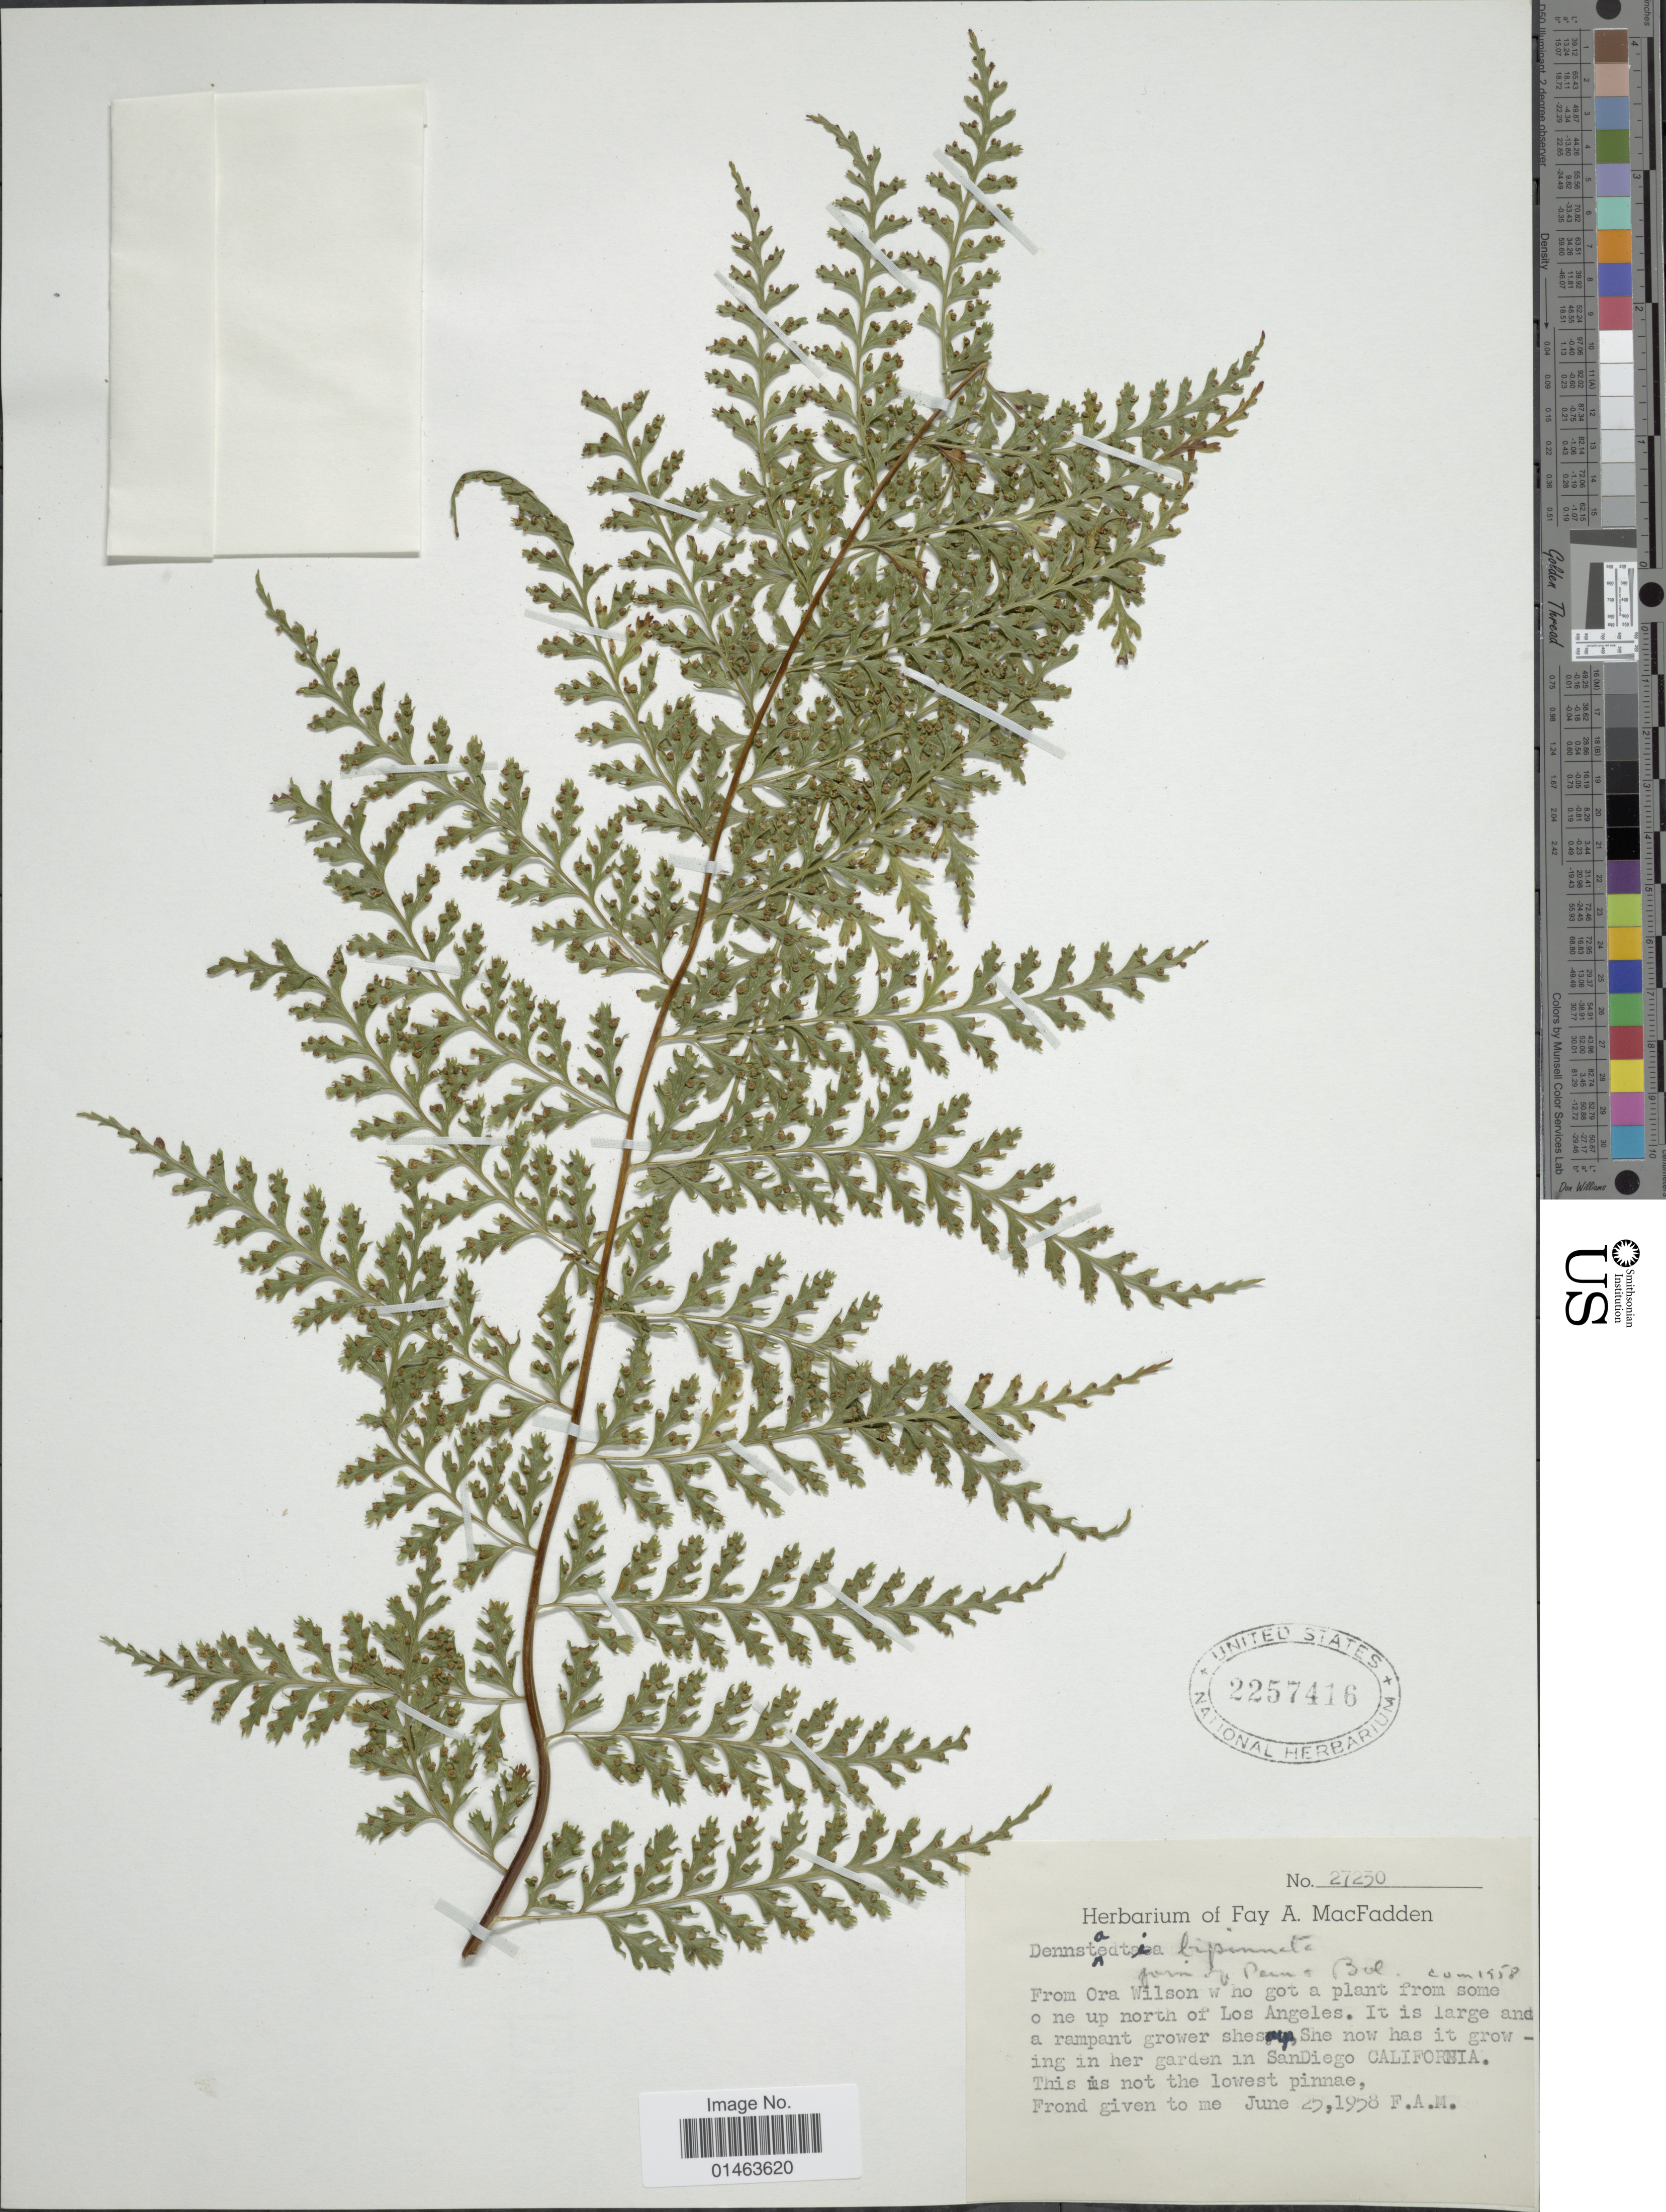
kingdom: Plantae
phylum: Tracheophyta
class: Polypodiopsida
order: Polypodiales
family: Dennstaedtiaceae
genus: Dennstaedtia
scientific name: Dennstaedtia bipinnata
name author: (Cav.) Maxon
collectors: F. MacFadden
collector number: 27250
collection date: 1958-06-25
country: United States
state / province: California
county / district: San Diego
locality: In her garden in San Diego, California.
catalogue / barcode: US 2257416